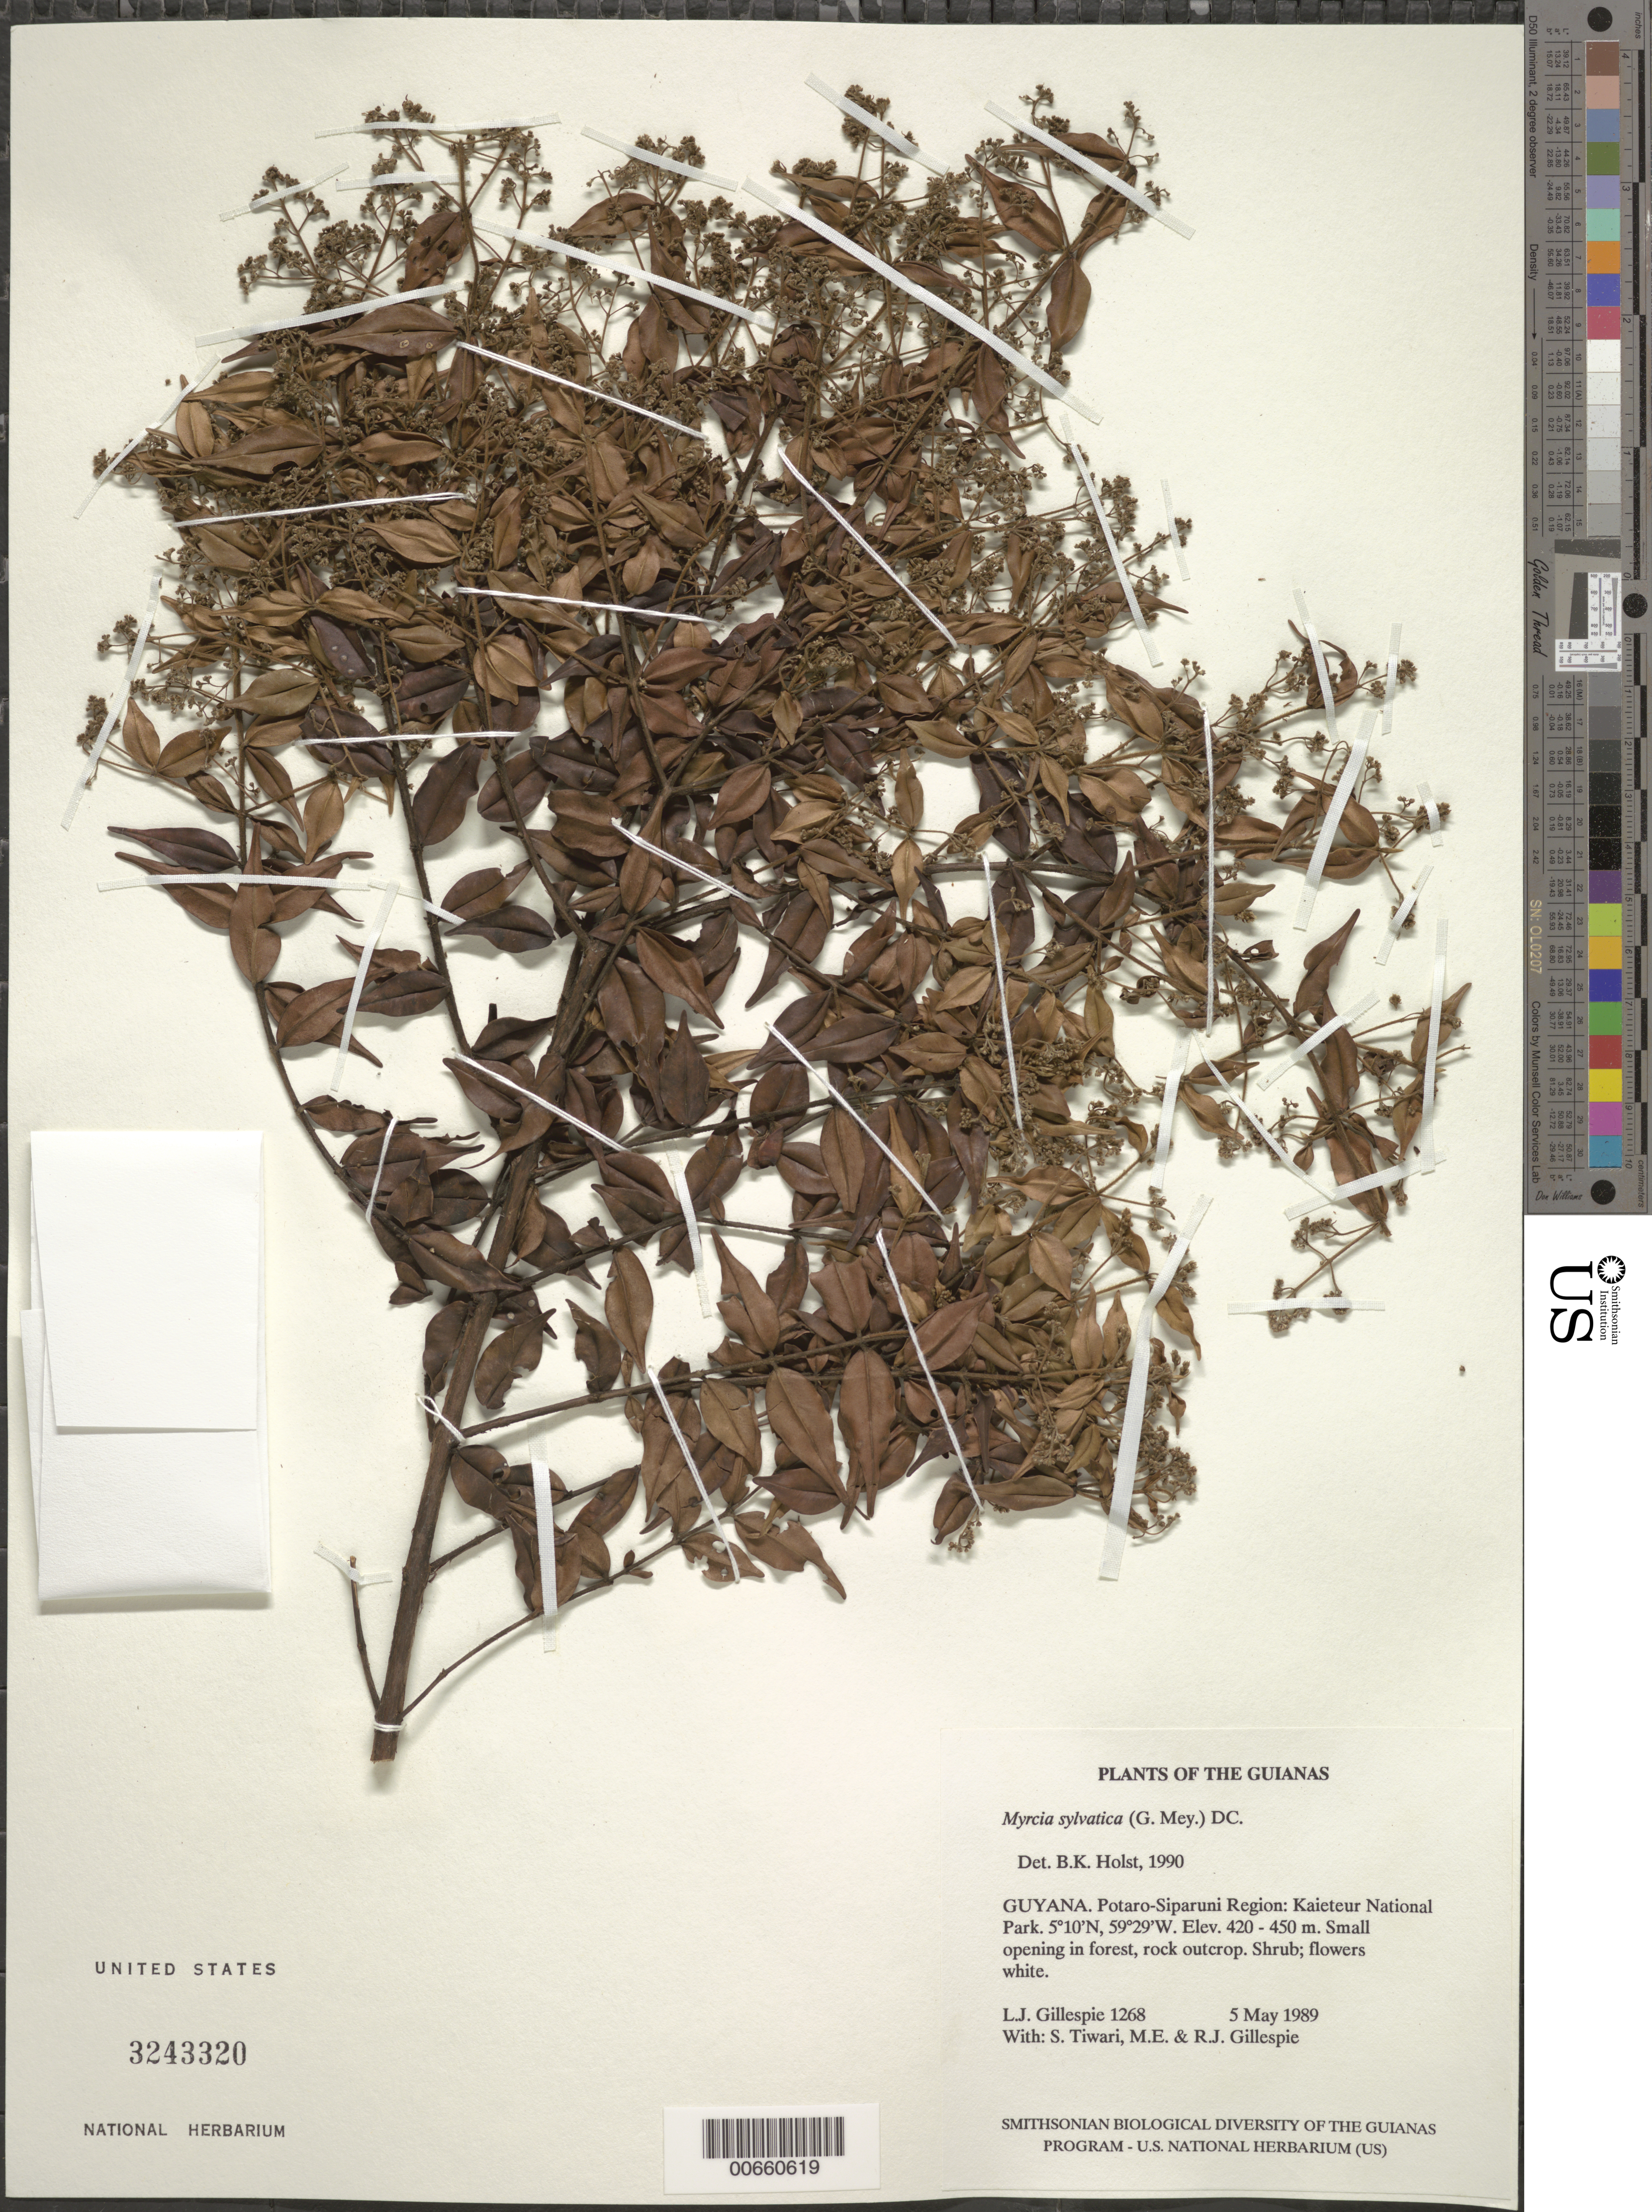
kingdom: Plantae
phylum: Tracheophyta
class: Magnoliopsida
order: Myrtales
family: Myrtaceae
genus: Myrcia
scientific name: Myrcia sylvatica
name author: (G. Mey.) DC.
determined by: Holst, Bruce K.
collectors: L. J. Gillespie, S. Tiwari, M. Gillespie & R. Gillespie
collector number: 1268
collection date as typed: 5 May 1989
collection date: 1989-05-05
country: Guyana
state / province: Potaro-Siparuni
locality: Kaieteur National Park, S of guest house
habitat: Small opening in forest, rock outcrop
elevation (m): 420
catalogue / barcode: US 3243320